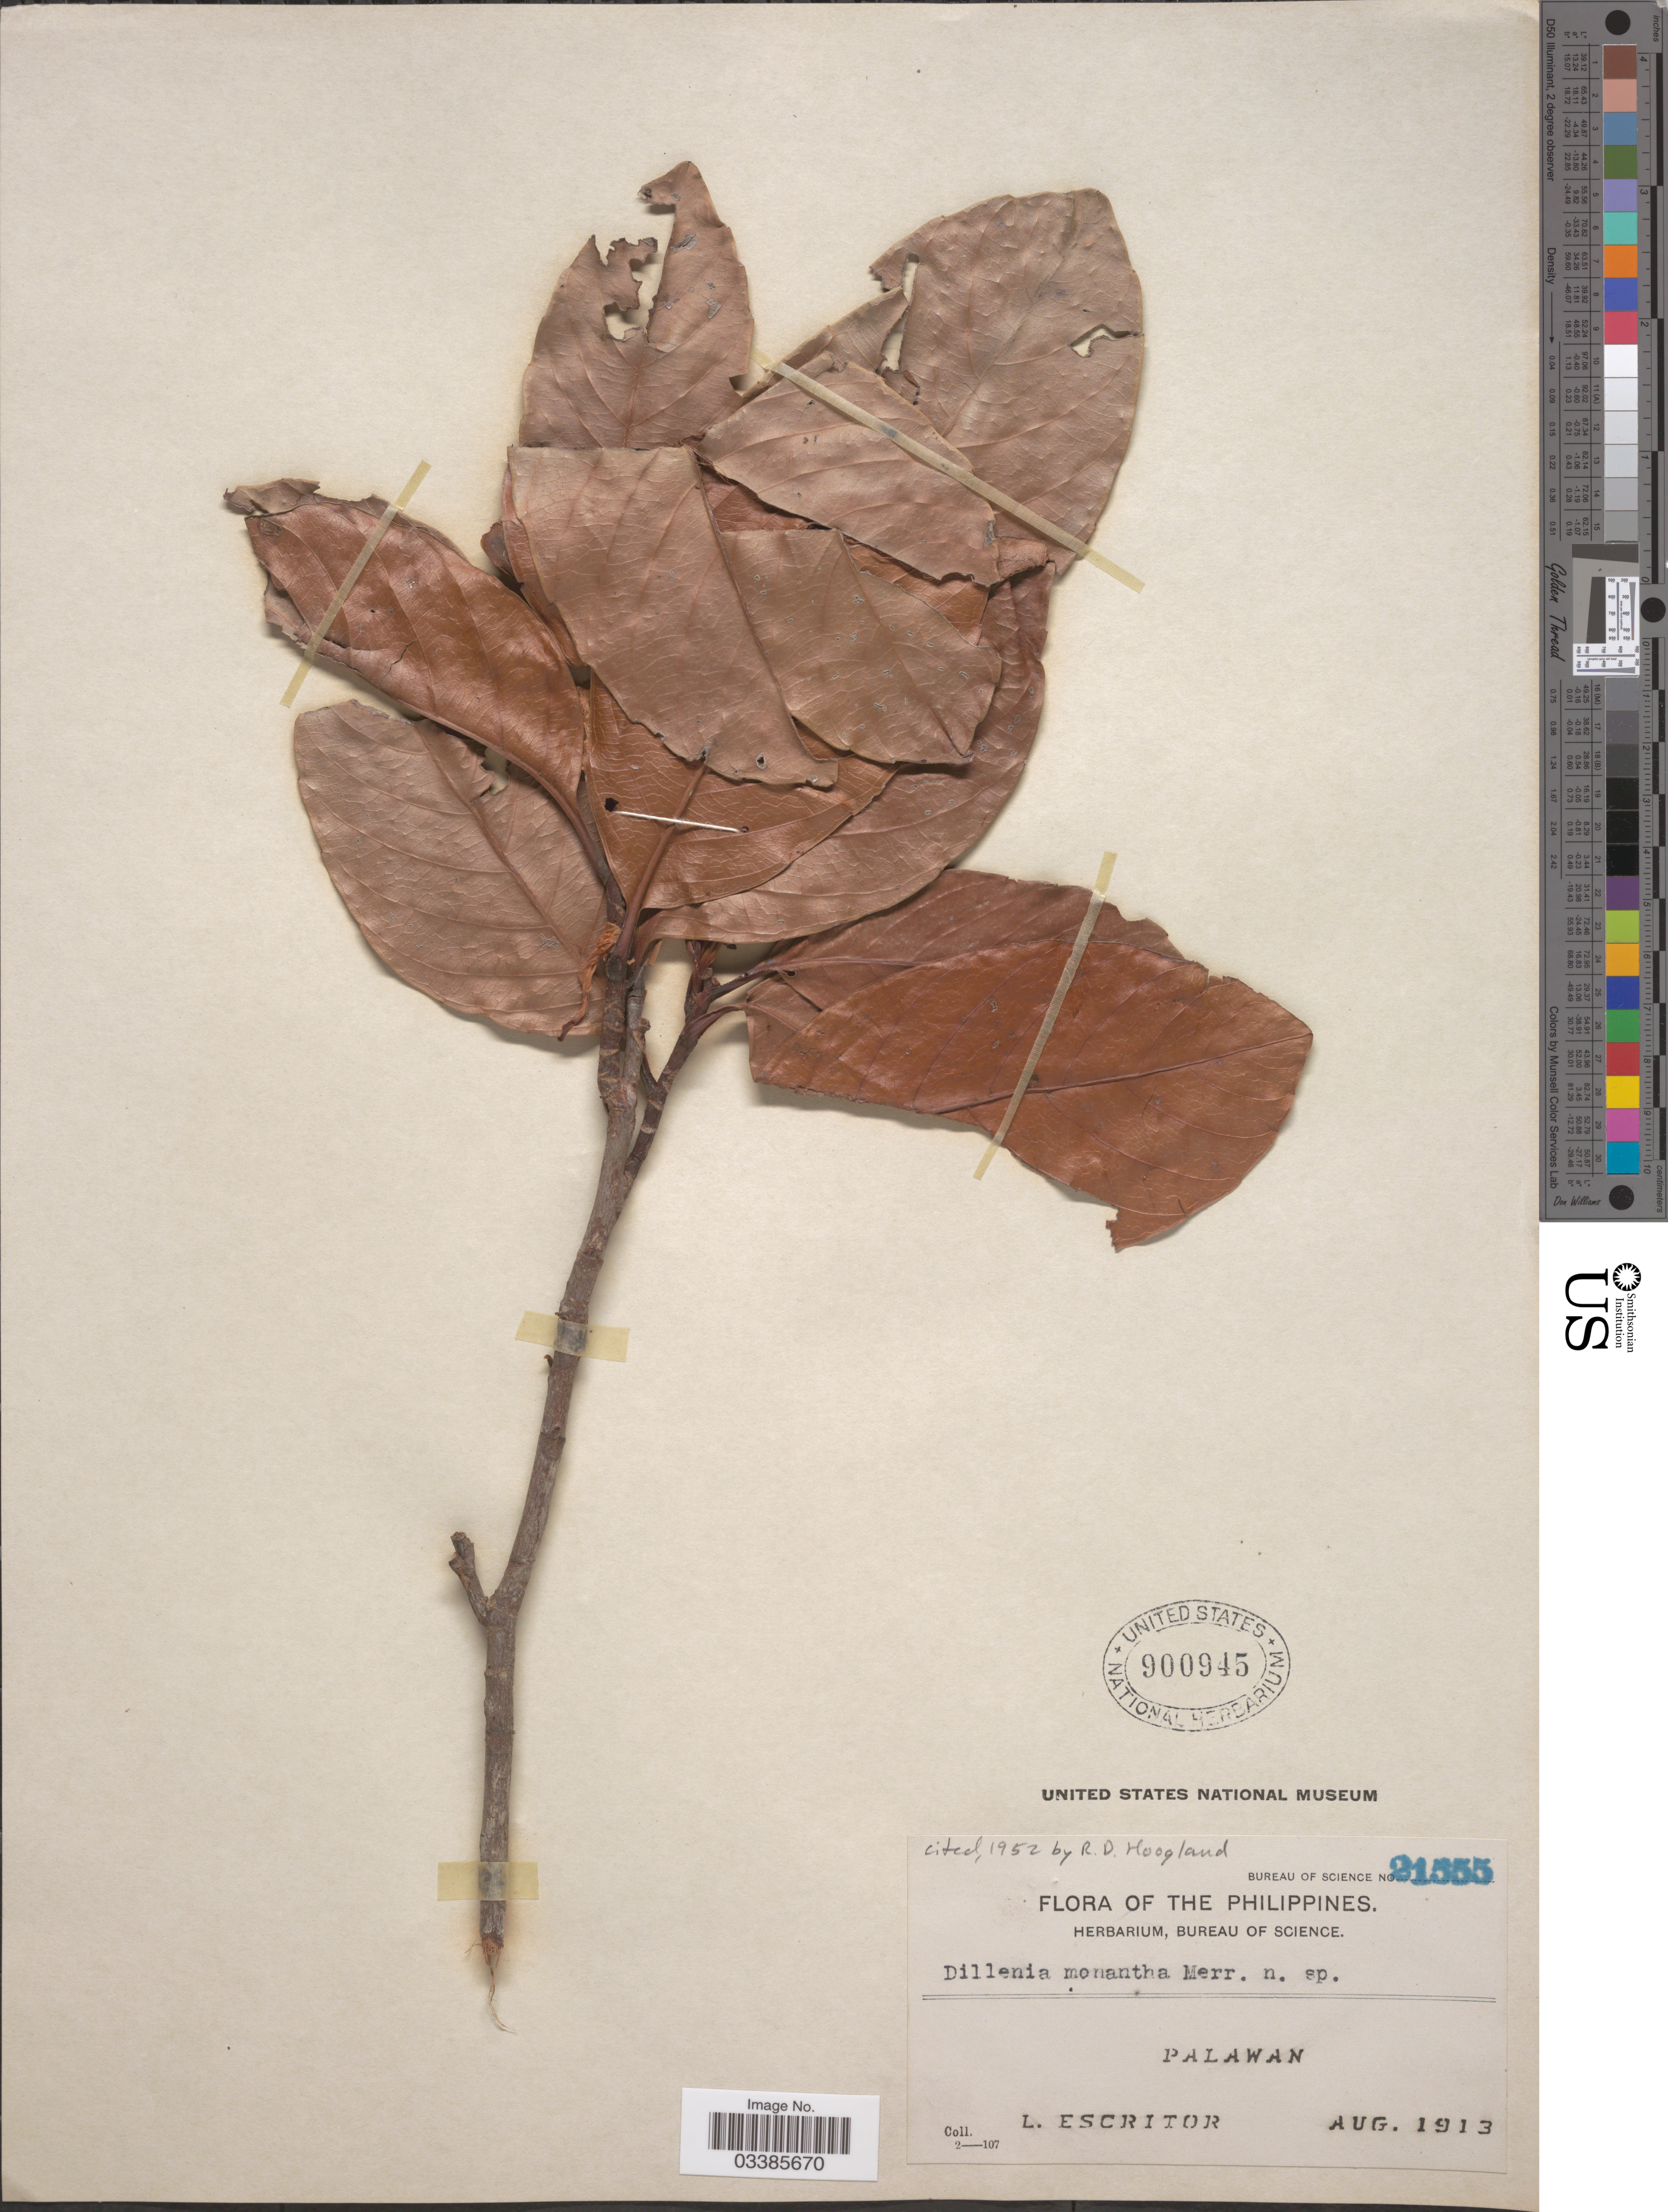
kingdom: Plantae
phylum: Tracheophyta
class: Magnoliopsida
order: Dilleniales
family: Dilleniaceae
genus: Dillenia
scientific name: Dillenia monantha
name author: Merr.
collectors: L. Escritor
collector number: Bureau of Science 21555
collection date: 1913-08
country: Philippines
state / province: Mimaropa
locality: Palawan.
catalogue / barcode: US 900945